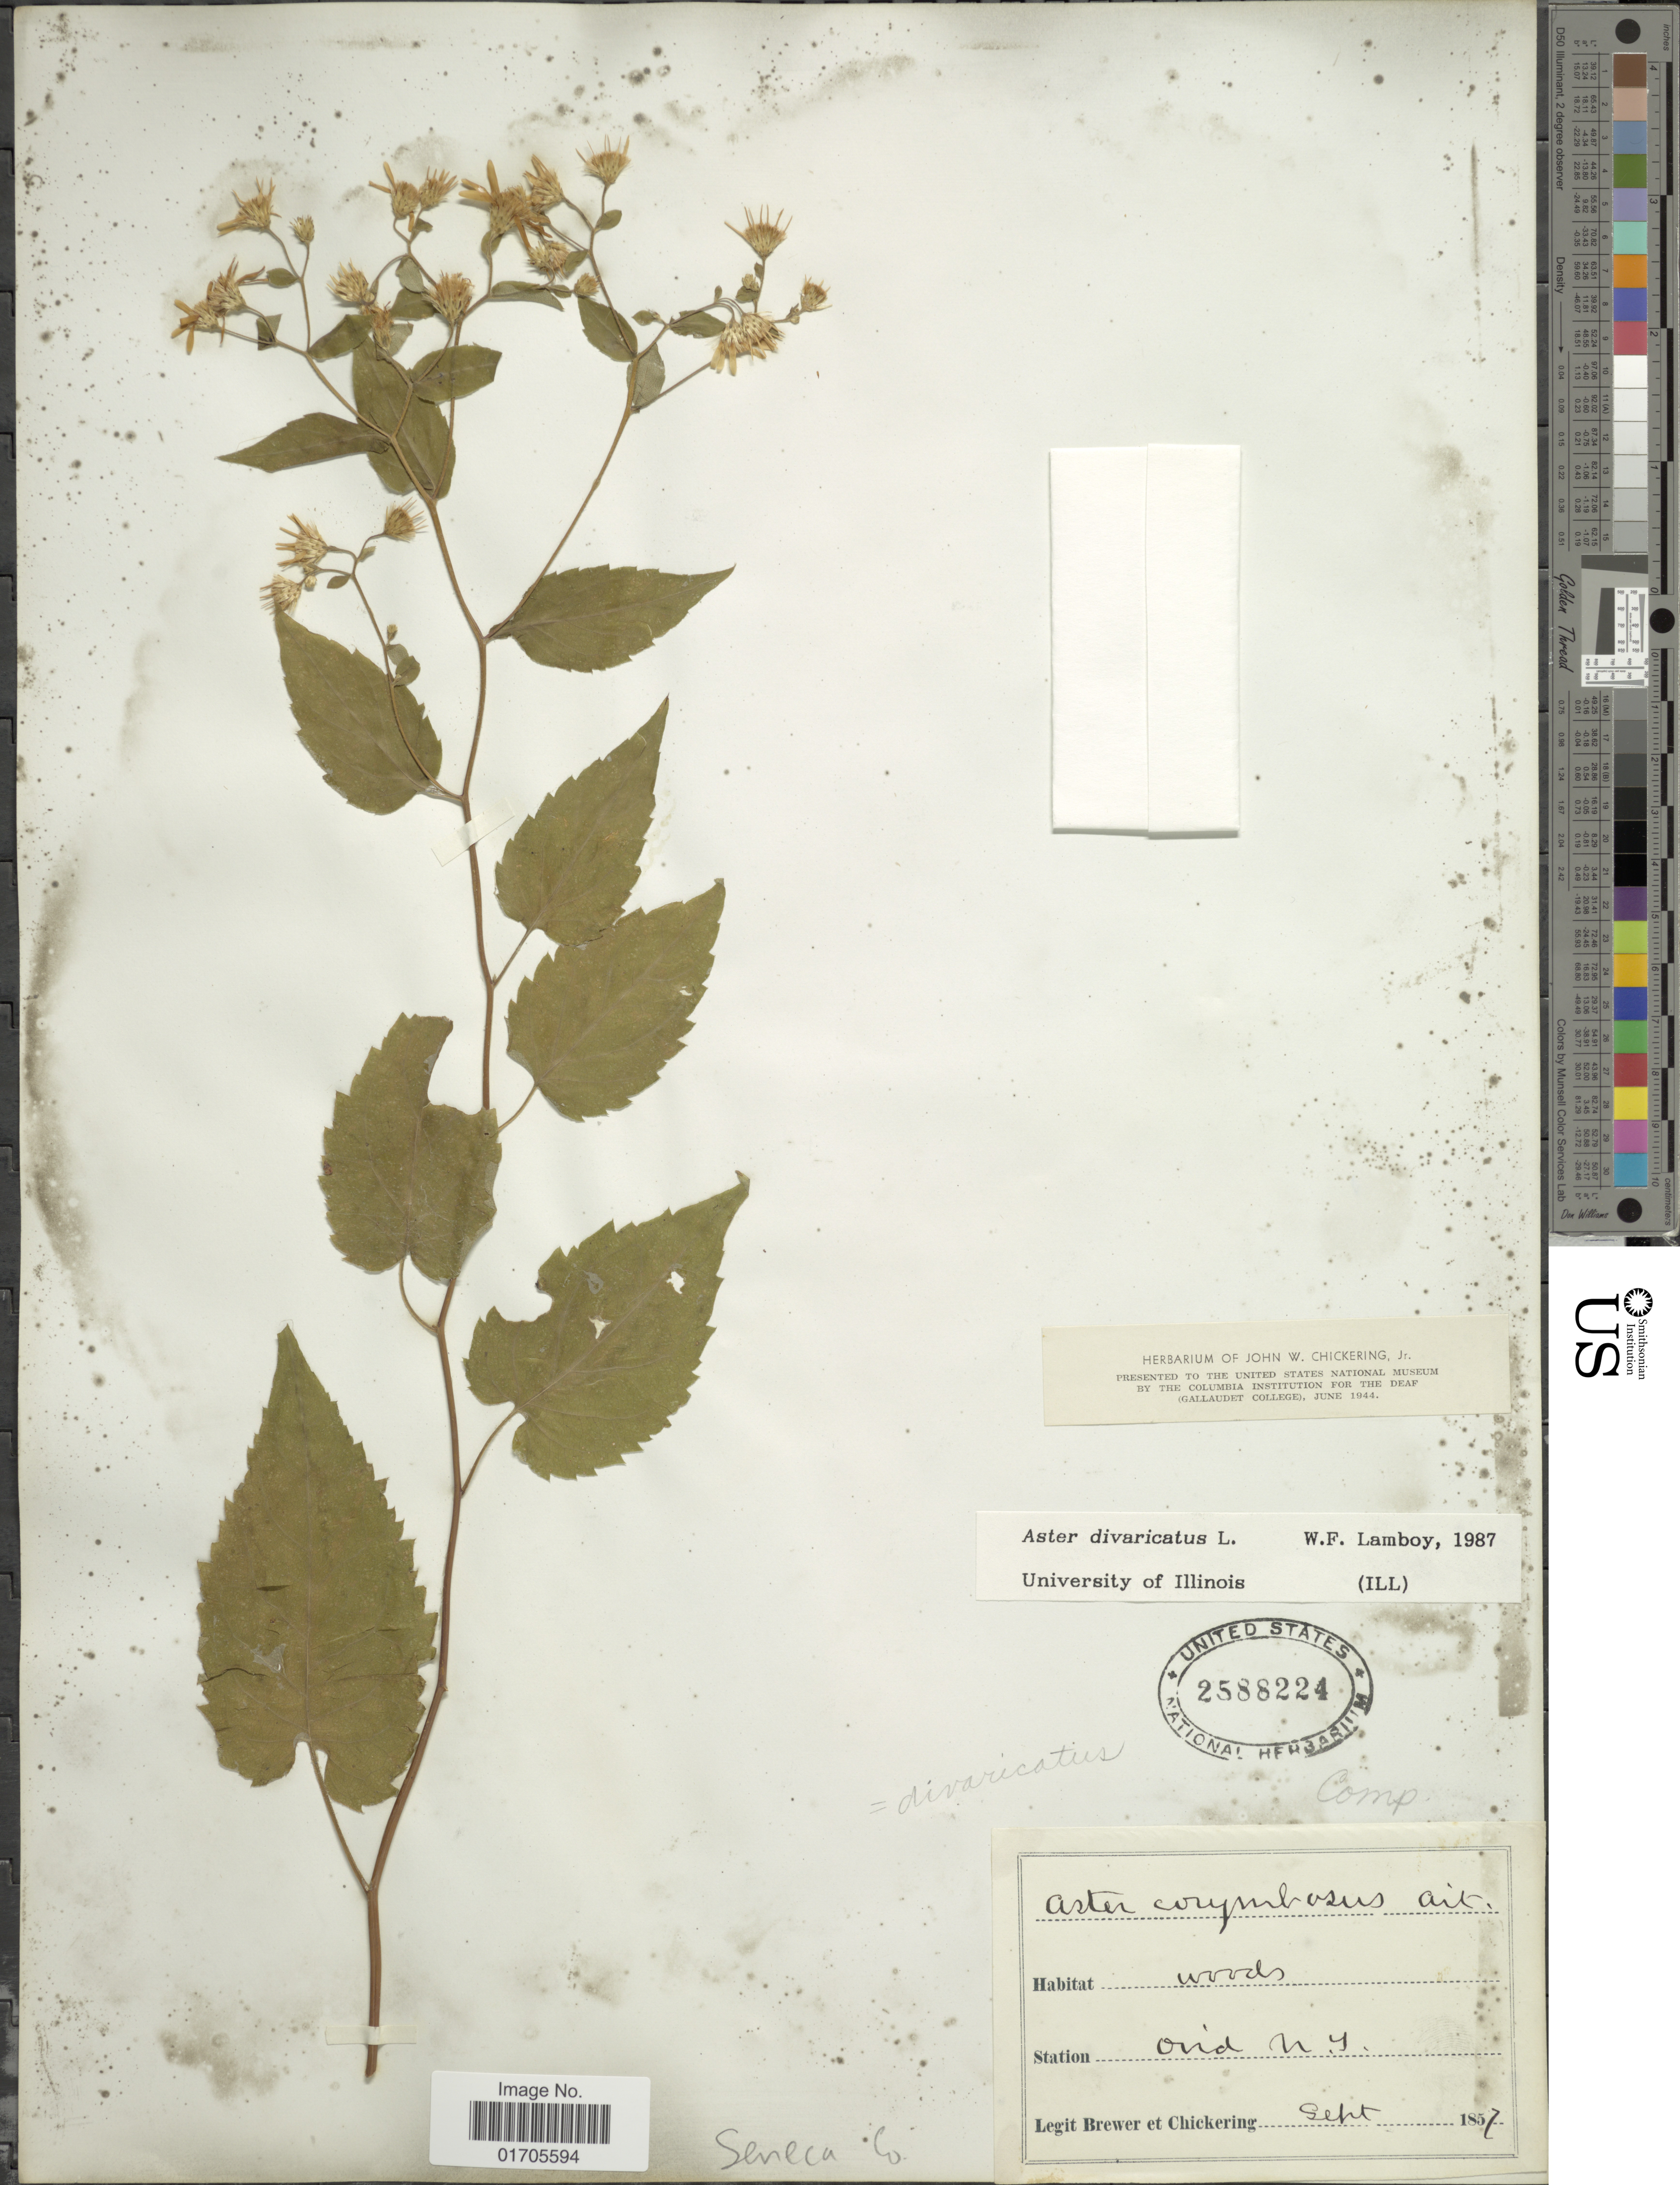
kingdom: Plantae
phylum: Tracheophyta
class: Magnoliopsida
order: Asterales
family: Asteraceae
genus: Eurybia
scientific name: Eurybia divaricata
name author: (L.) G.L. Nesom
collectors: -. Brewer & -. Chickering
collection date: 1857-09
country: United States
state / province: New York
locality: Ovid N.Y. Seneca Co.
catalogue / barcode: US 2588224